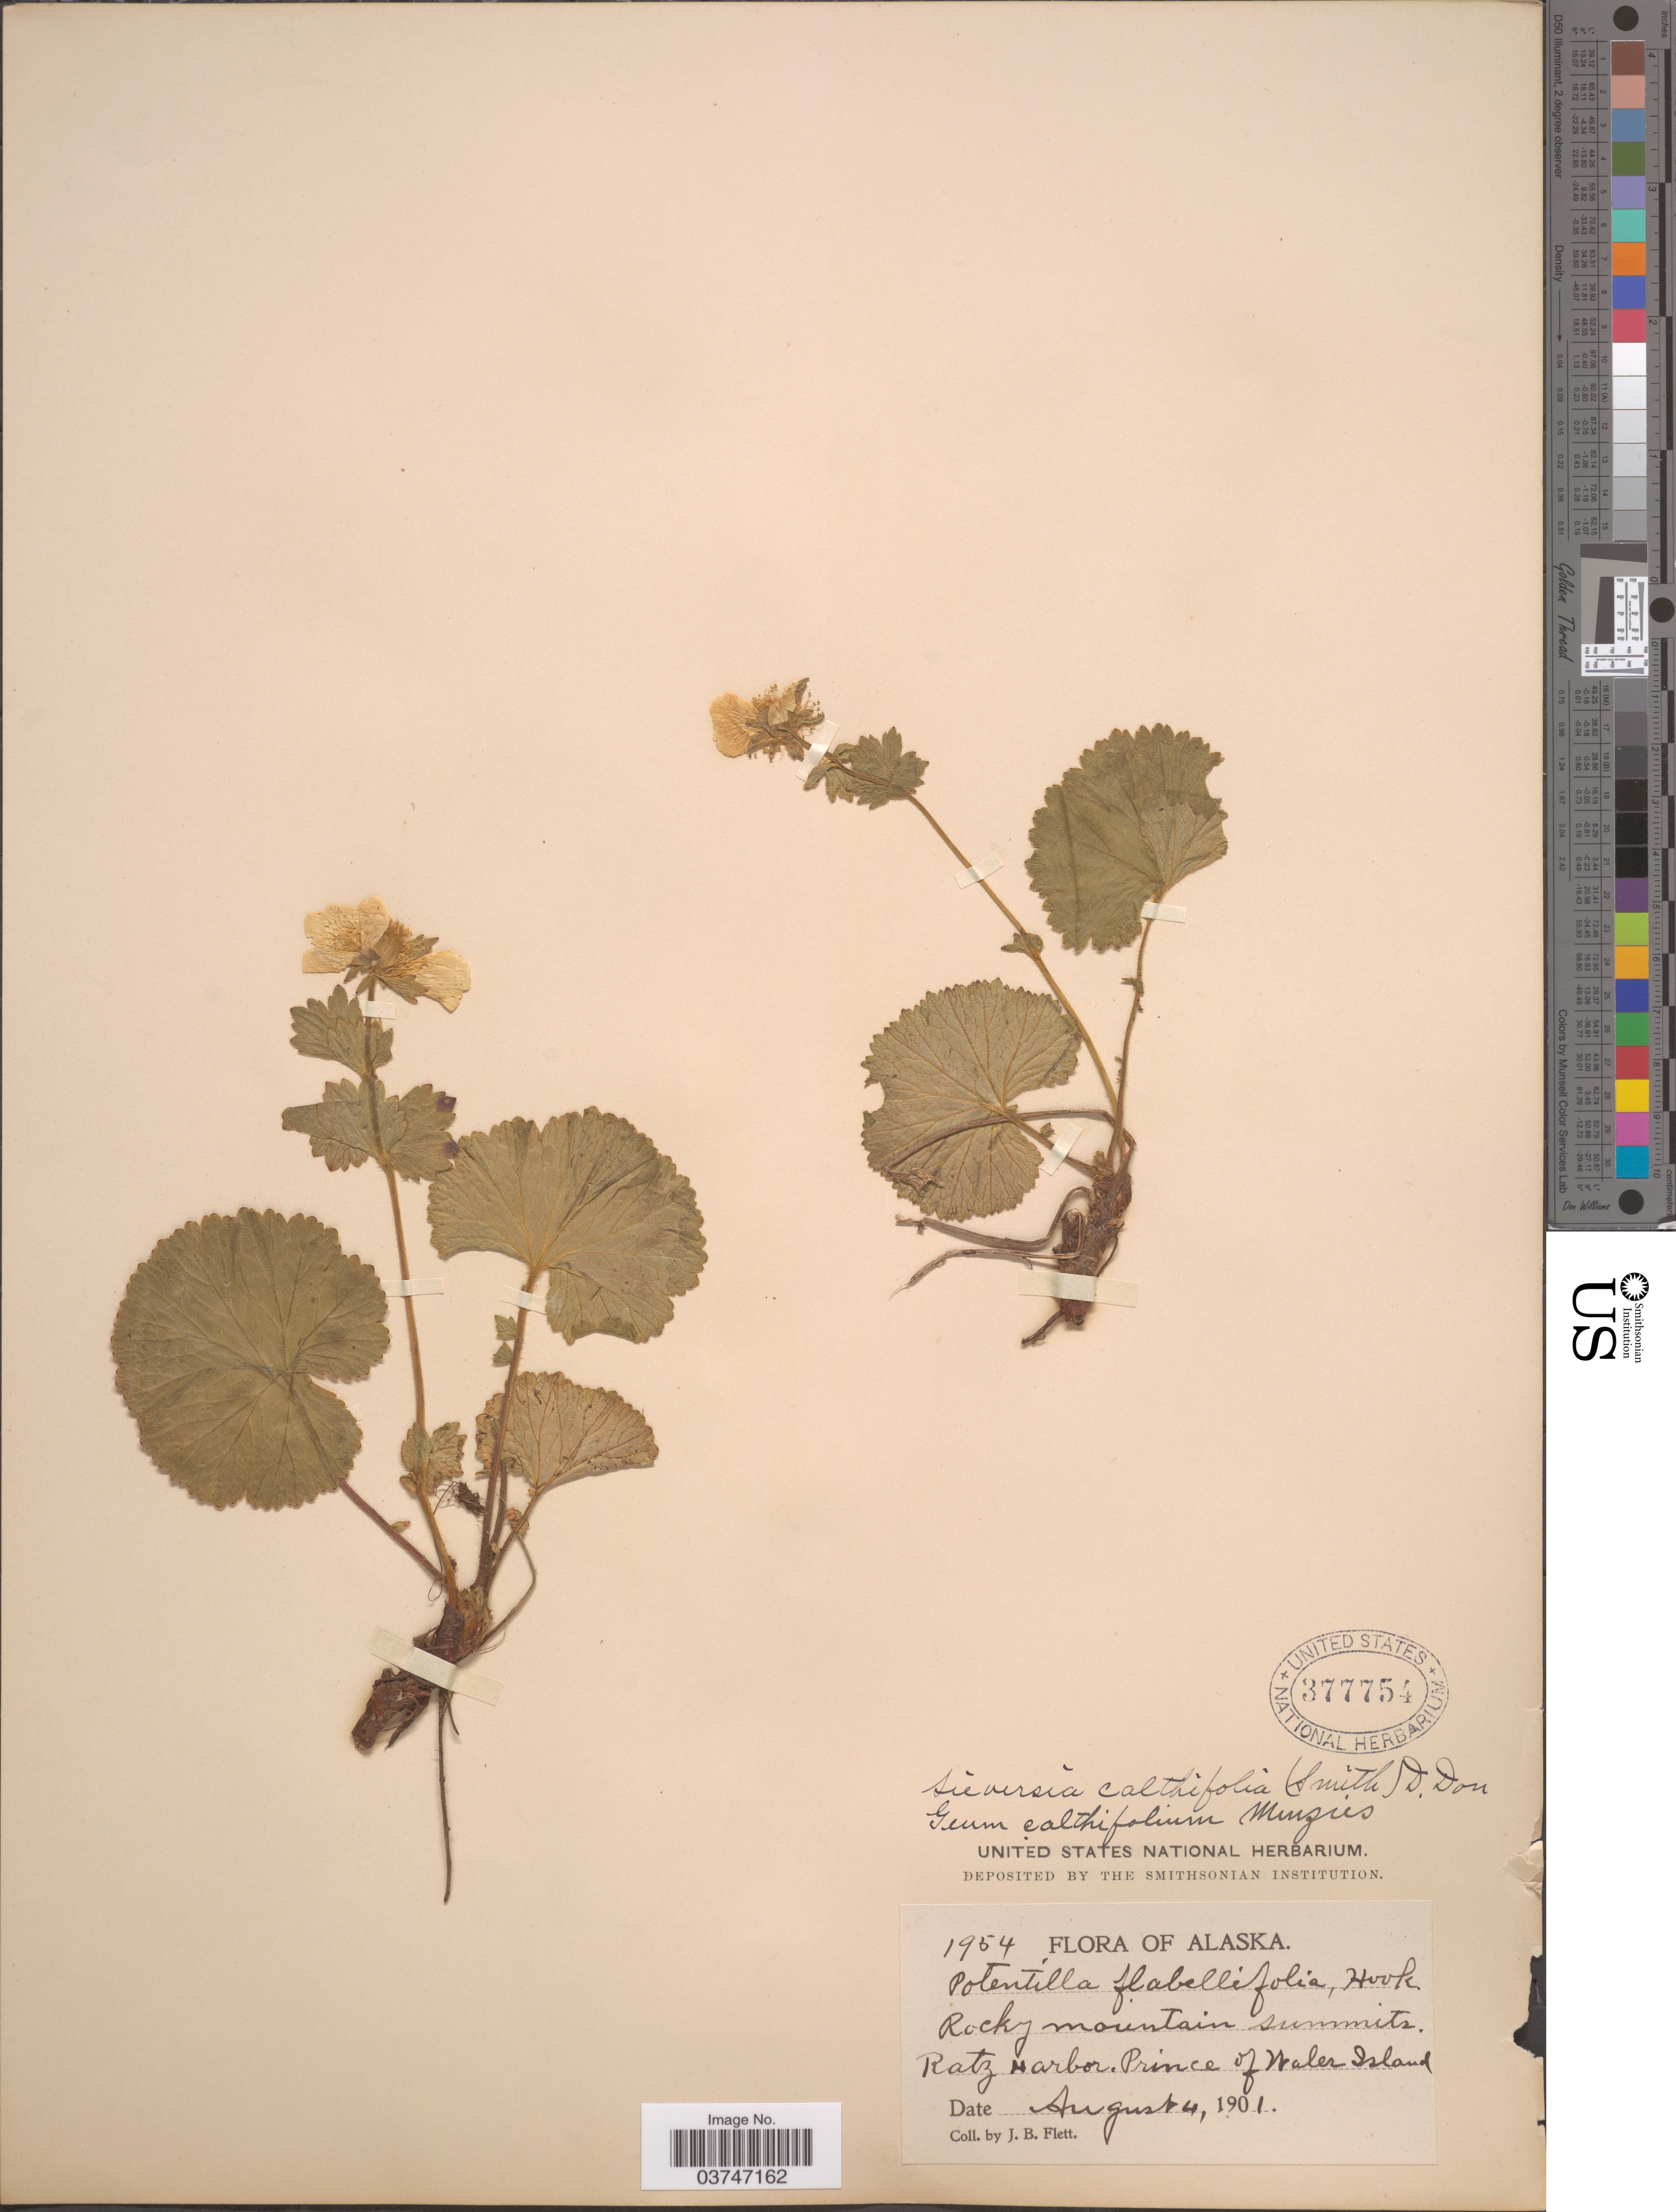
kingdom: Plantae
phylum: Tracheophyta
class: Magnoliopsida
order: Rosales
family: Rosaceae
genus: Geum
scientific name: Geum calthifolium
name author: Menzies ex Sm.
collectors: J. Flett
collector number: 1954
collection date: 1901-08-04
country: United States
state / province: Alaska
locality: Rocky mountain summit. Ratz Harbor. Prince of Wales Island.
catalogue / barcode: US 377754